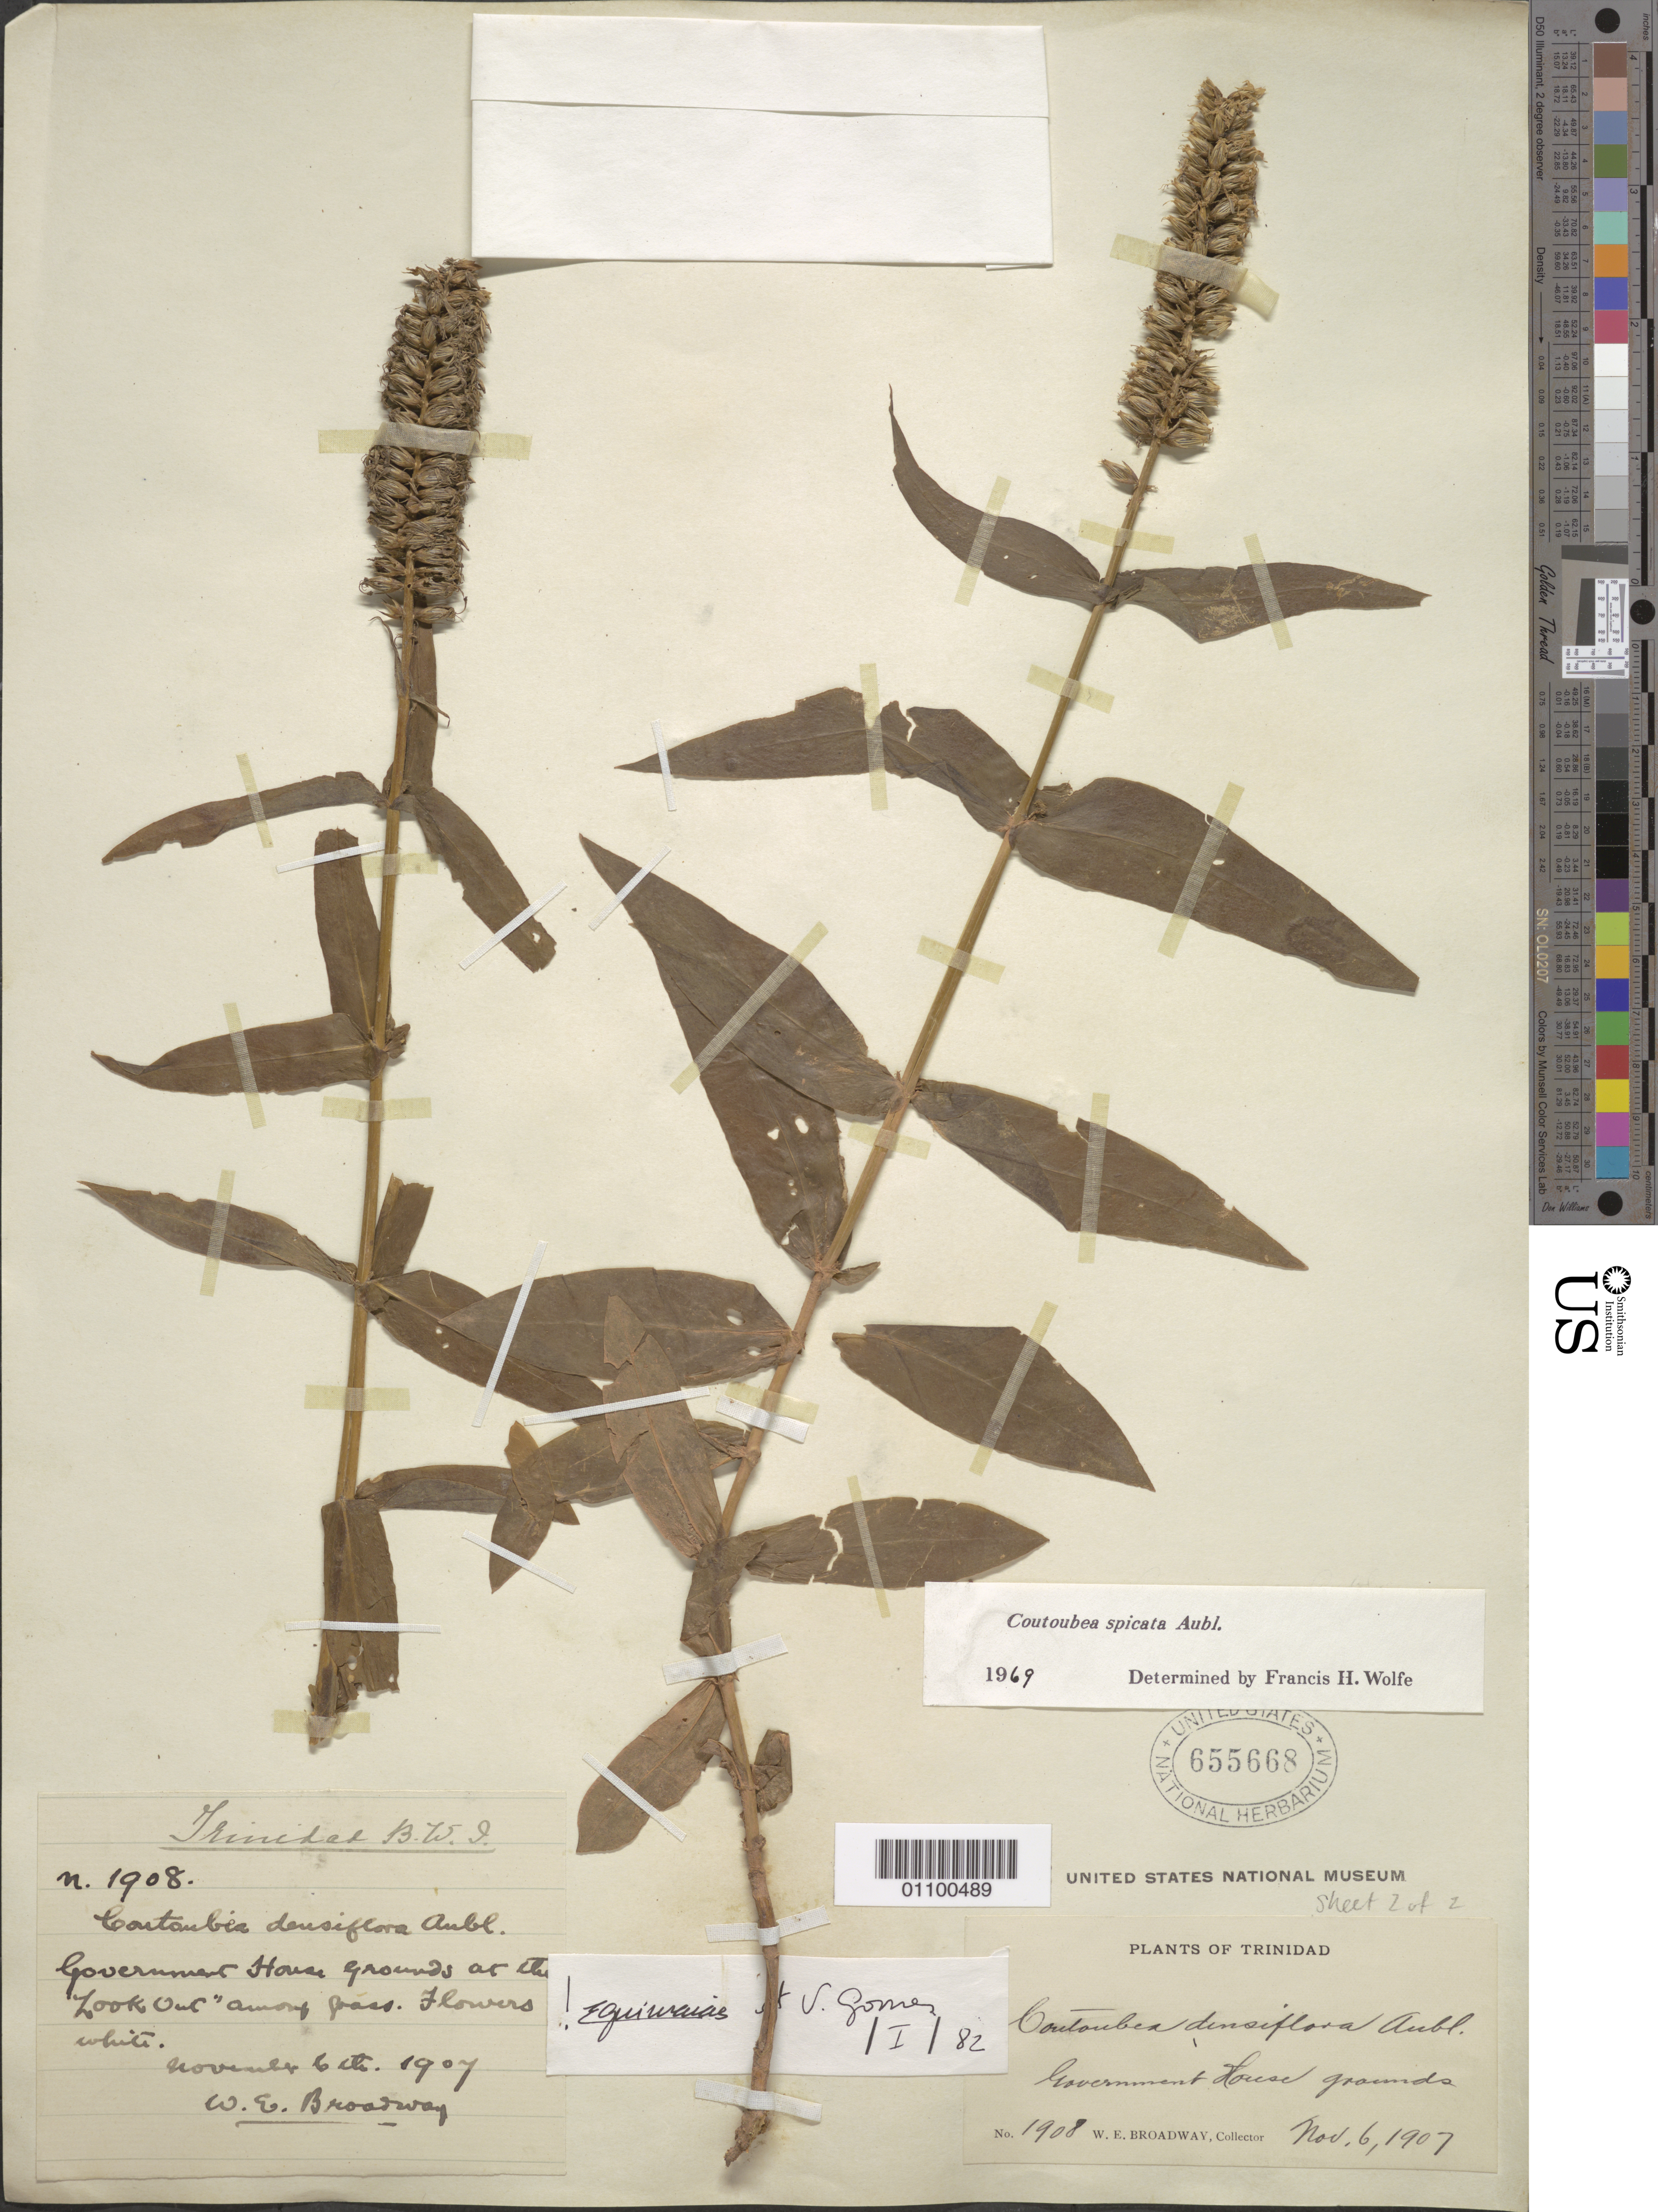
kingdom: Plantae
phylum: Tracheophyta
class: Magnoliopsida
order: Gentianales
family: Gentianaceae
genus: Coutoubea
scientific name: Coutoubea spicata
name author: Aubl.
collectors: W. E. Broadway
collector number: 1908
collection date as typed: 06 Nov 1907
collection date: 1907-11-06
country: Trinidad and Tobago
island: Trinidad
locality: Government House Grounds at the "Look Out" among grass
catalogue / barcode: US 655668